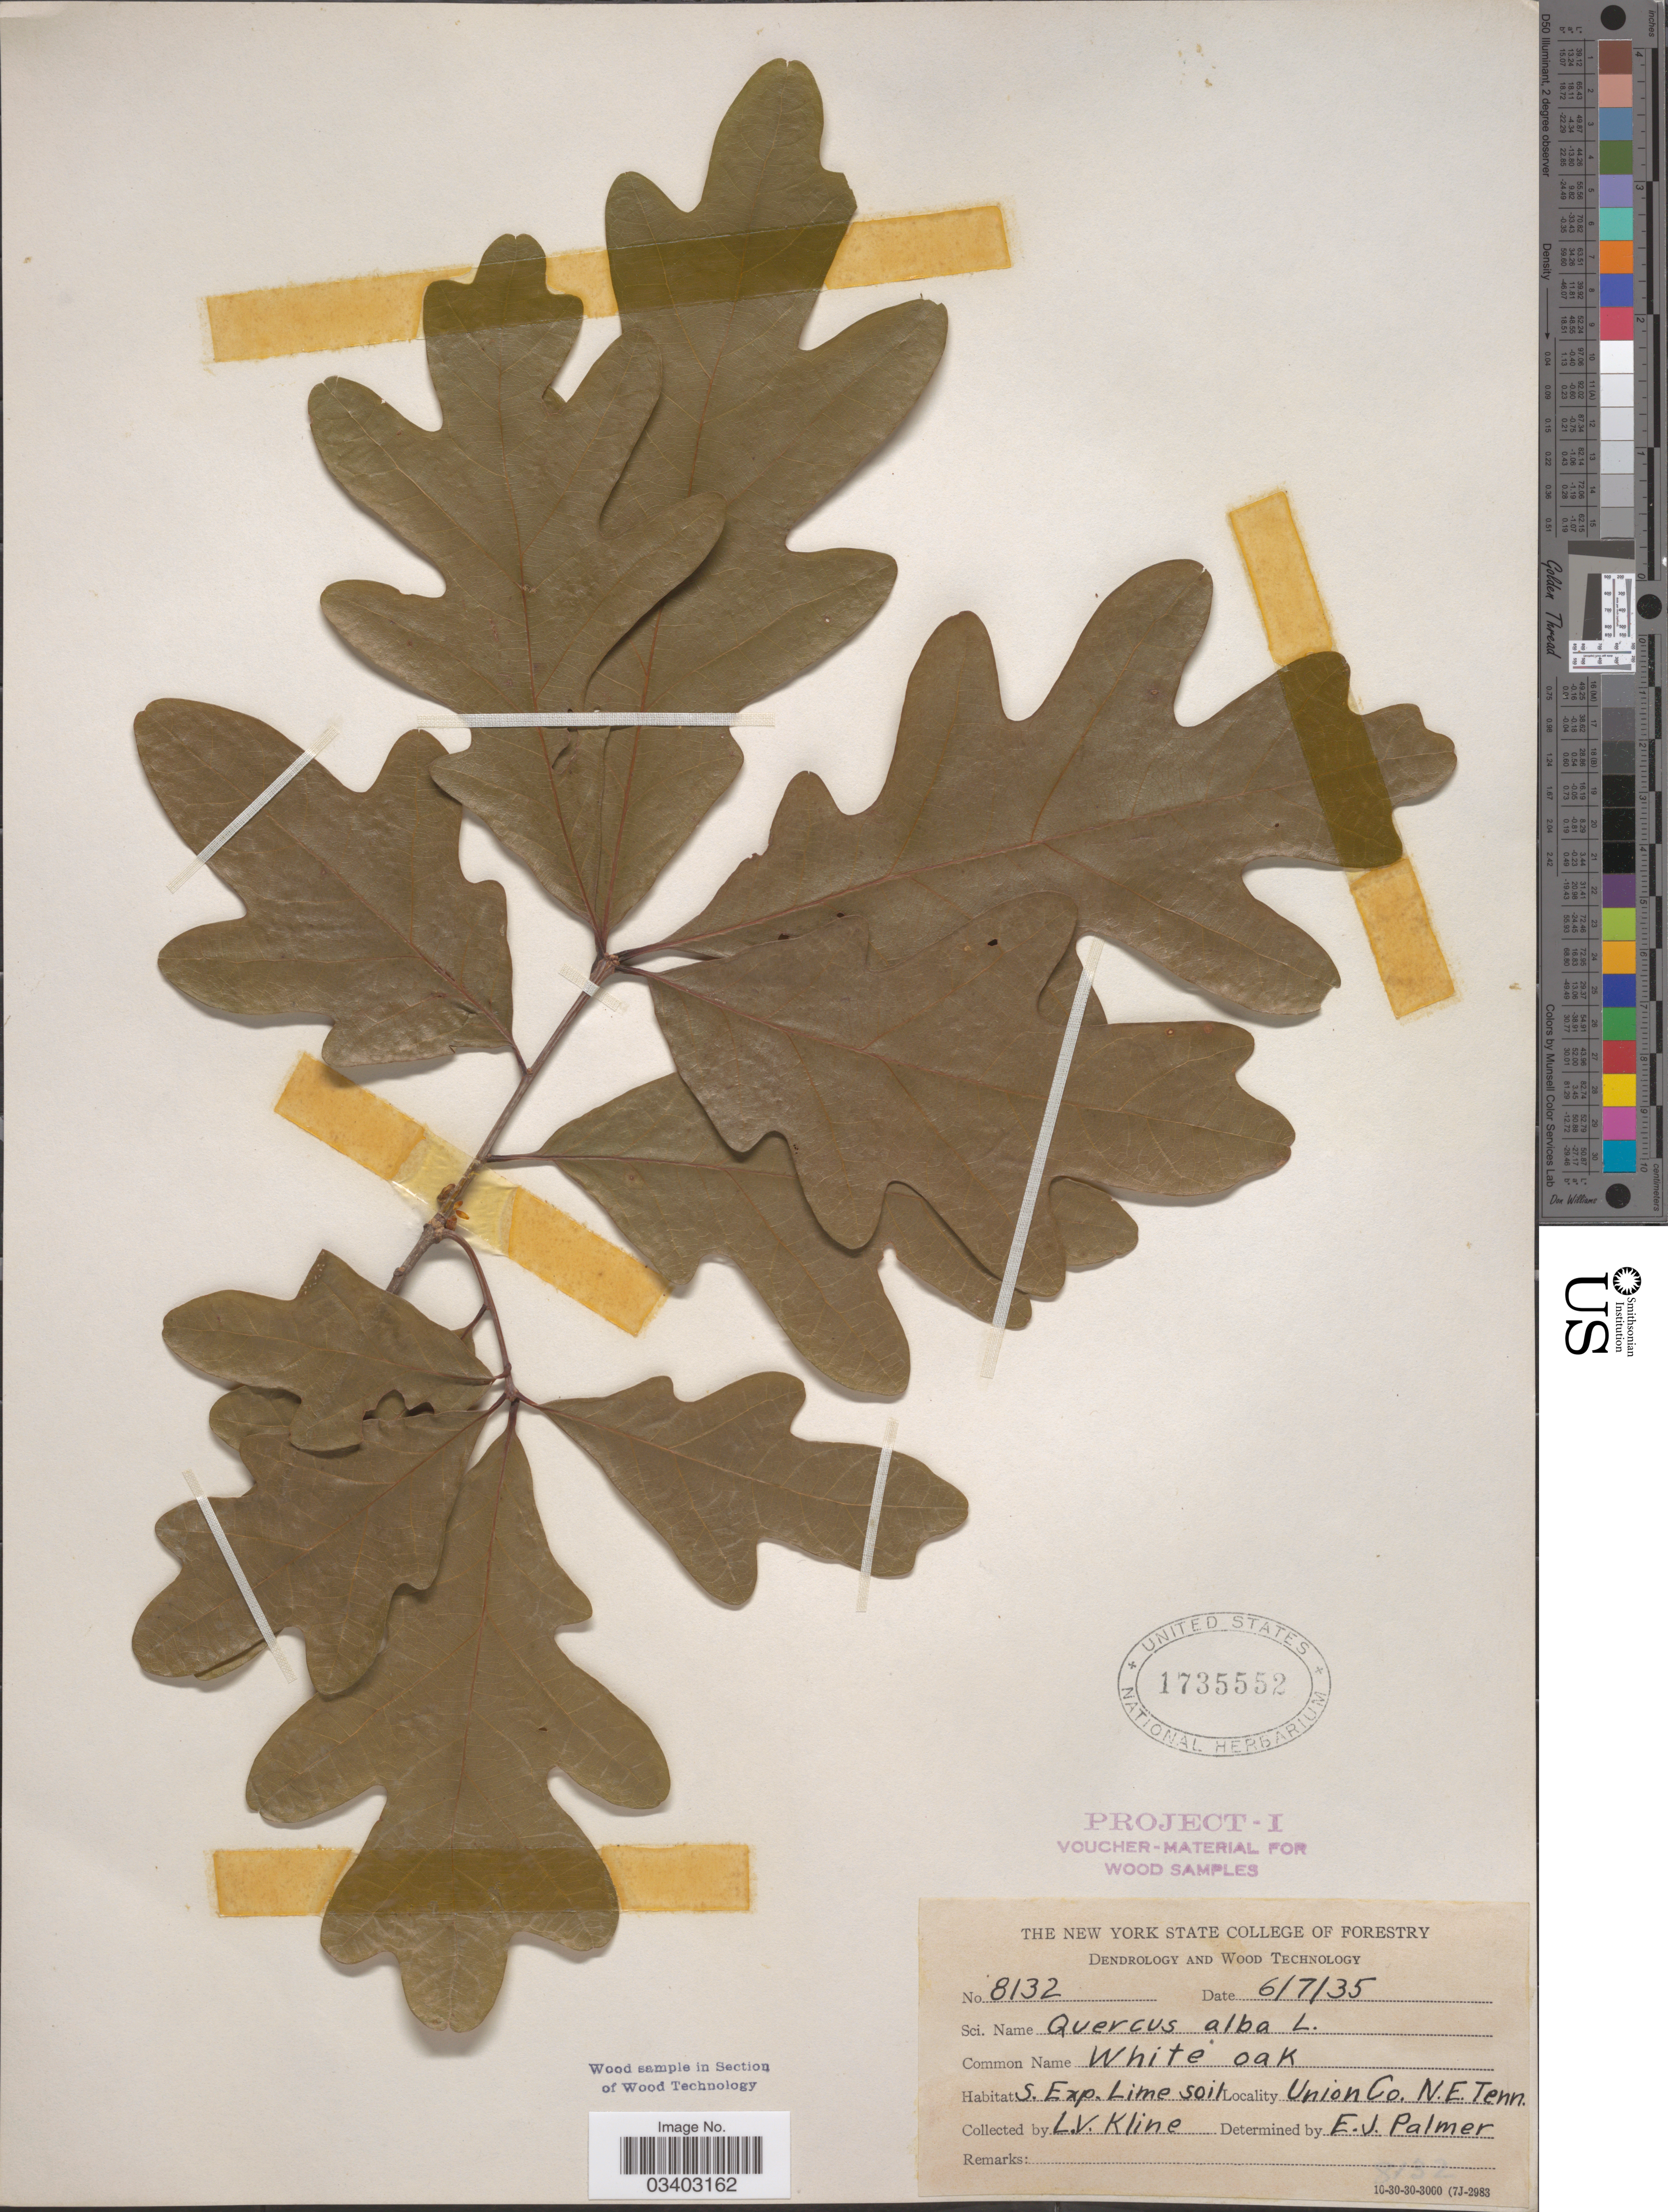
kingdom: Plantae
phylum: Tracheophyta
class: Magnoliopsida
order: Fagales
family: Fagaceae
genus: Quercus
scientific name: Quercus alba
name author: L.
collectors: L. Kline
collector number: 8132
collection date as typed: Transcribed d/m/y: 7/6/35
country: United States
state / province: Tennessee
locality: Union Co. N. E. Tenn.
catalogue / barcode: US 1735552